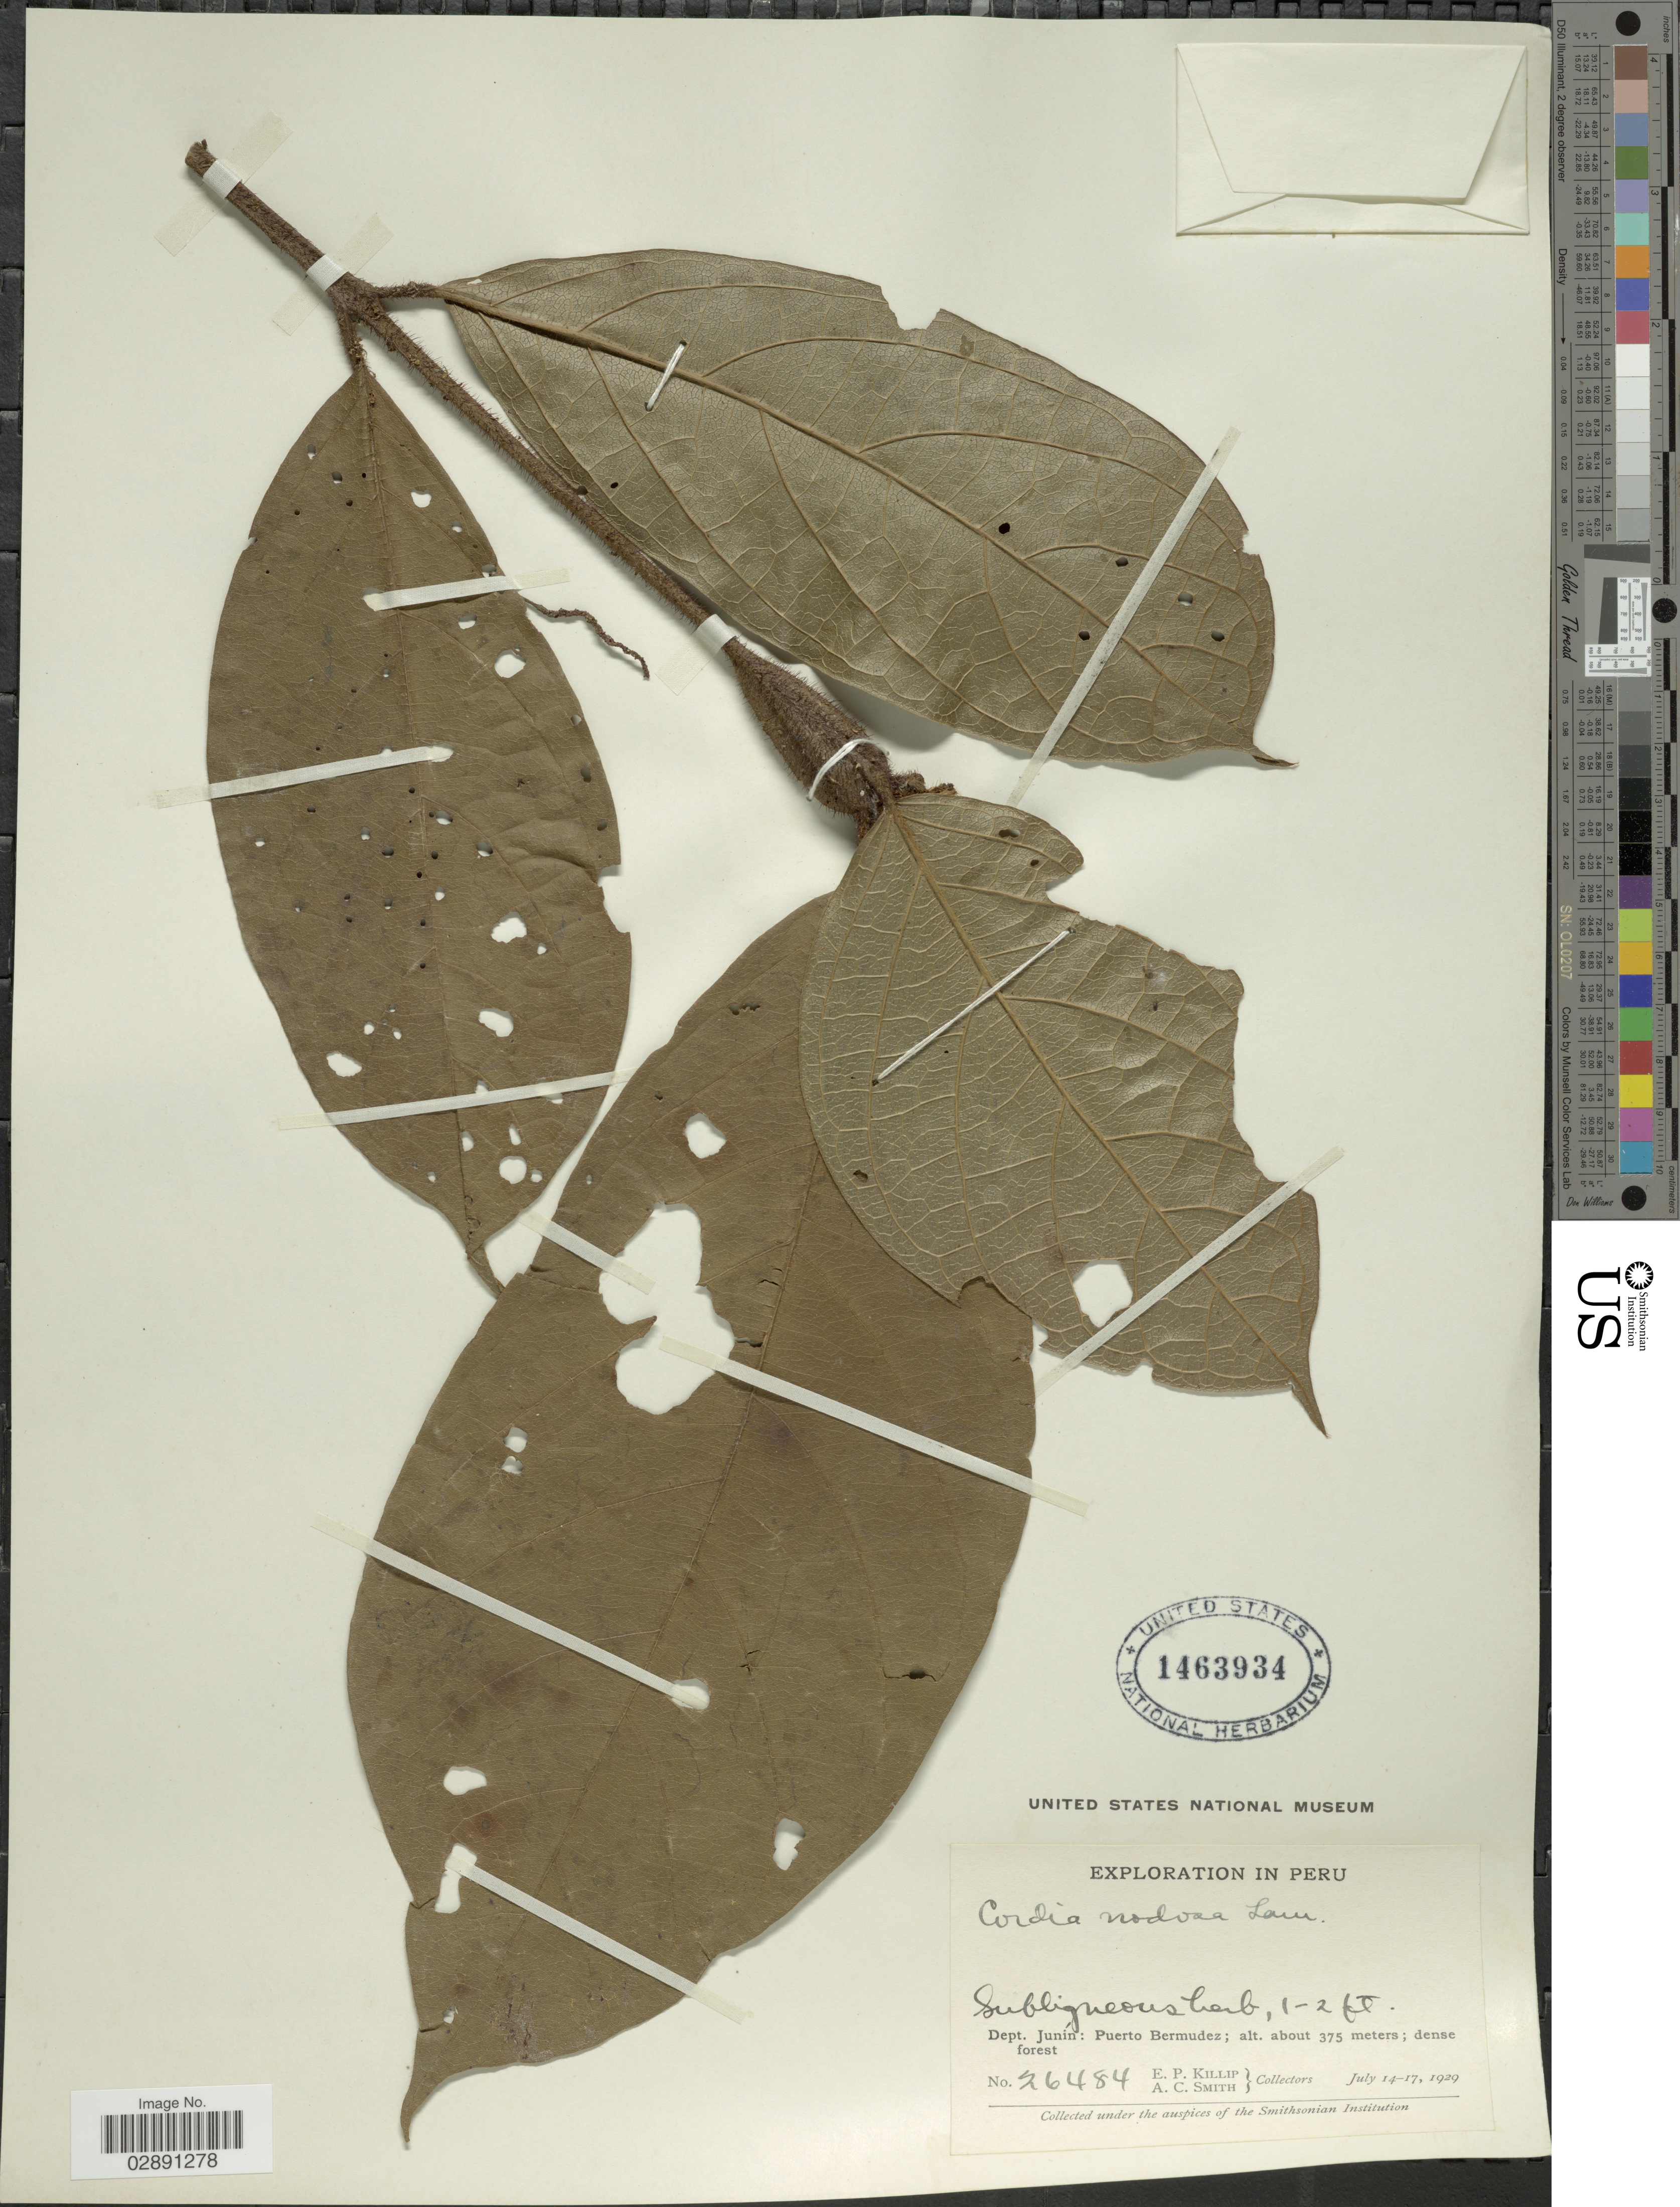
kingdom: Plantae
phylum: Tracheophyta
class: Magnoliopsida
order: Boraginales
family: Cordiaceae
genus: Cordia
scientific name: Cordia nodosa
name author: Lam.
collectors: E. P. Killip & A. C. Smith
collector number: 26484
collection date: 1929-07-14/1929-07-17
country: Peru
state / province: Junín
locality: Dept. Junín: Puerto Bermudez.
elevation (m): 375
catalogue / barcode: US 1463934